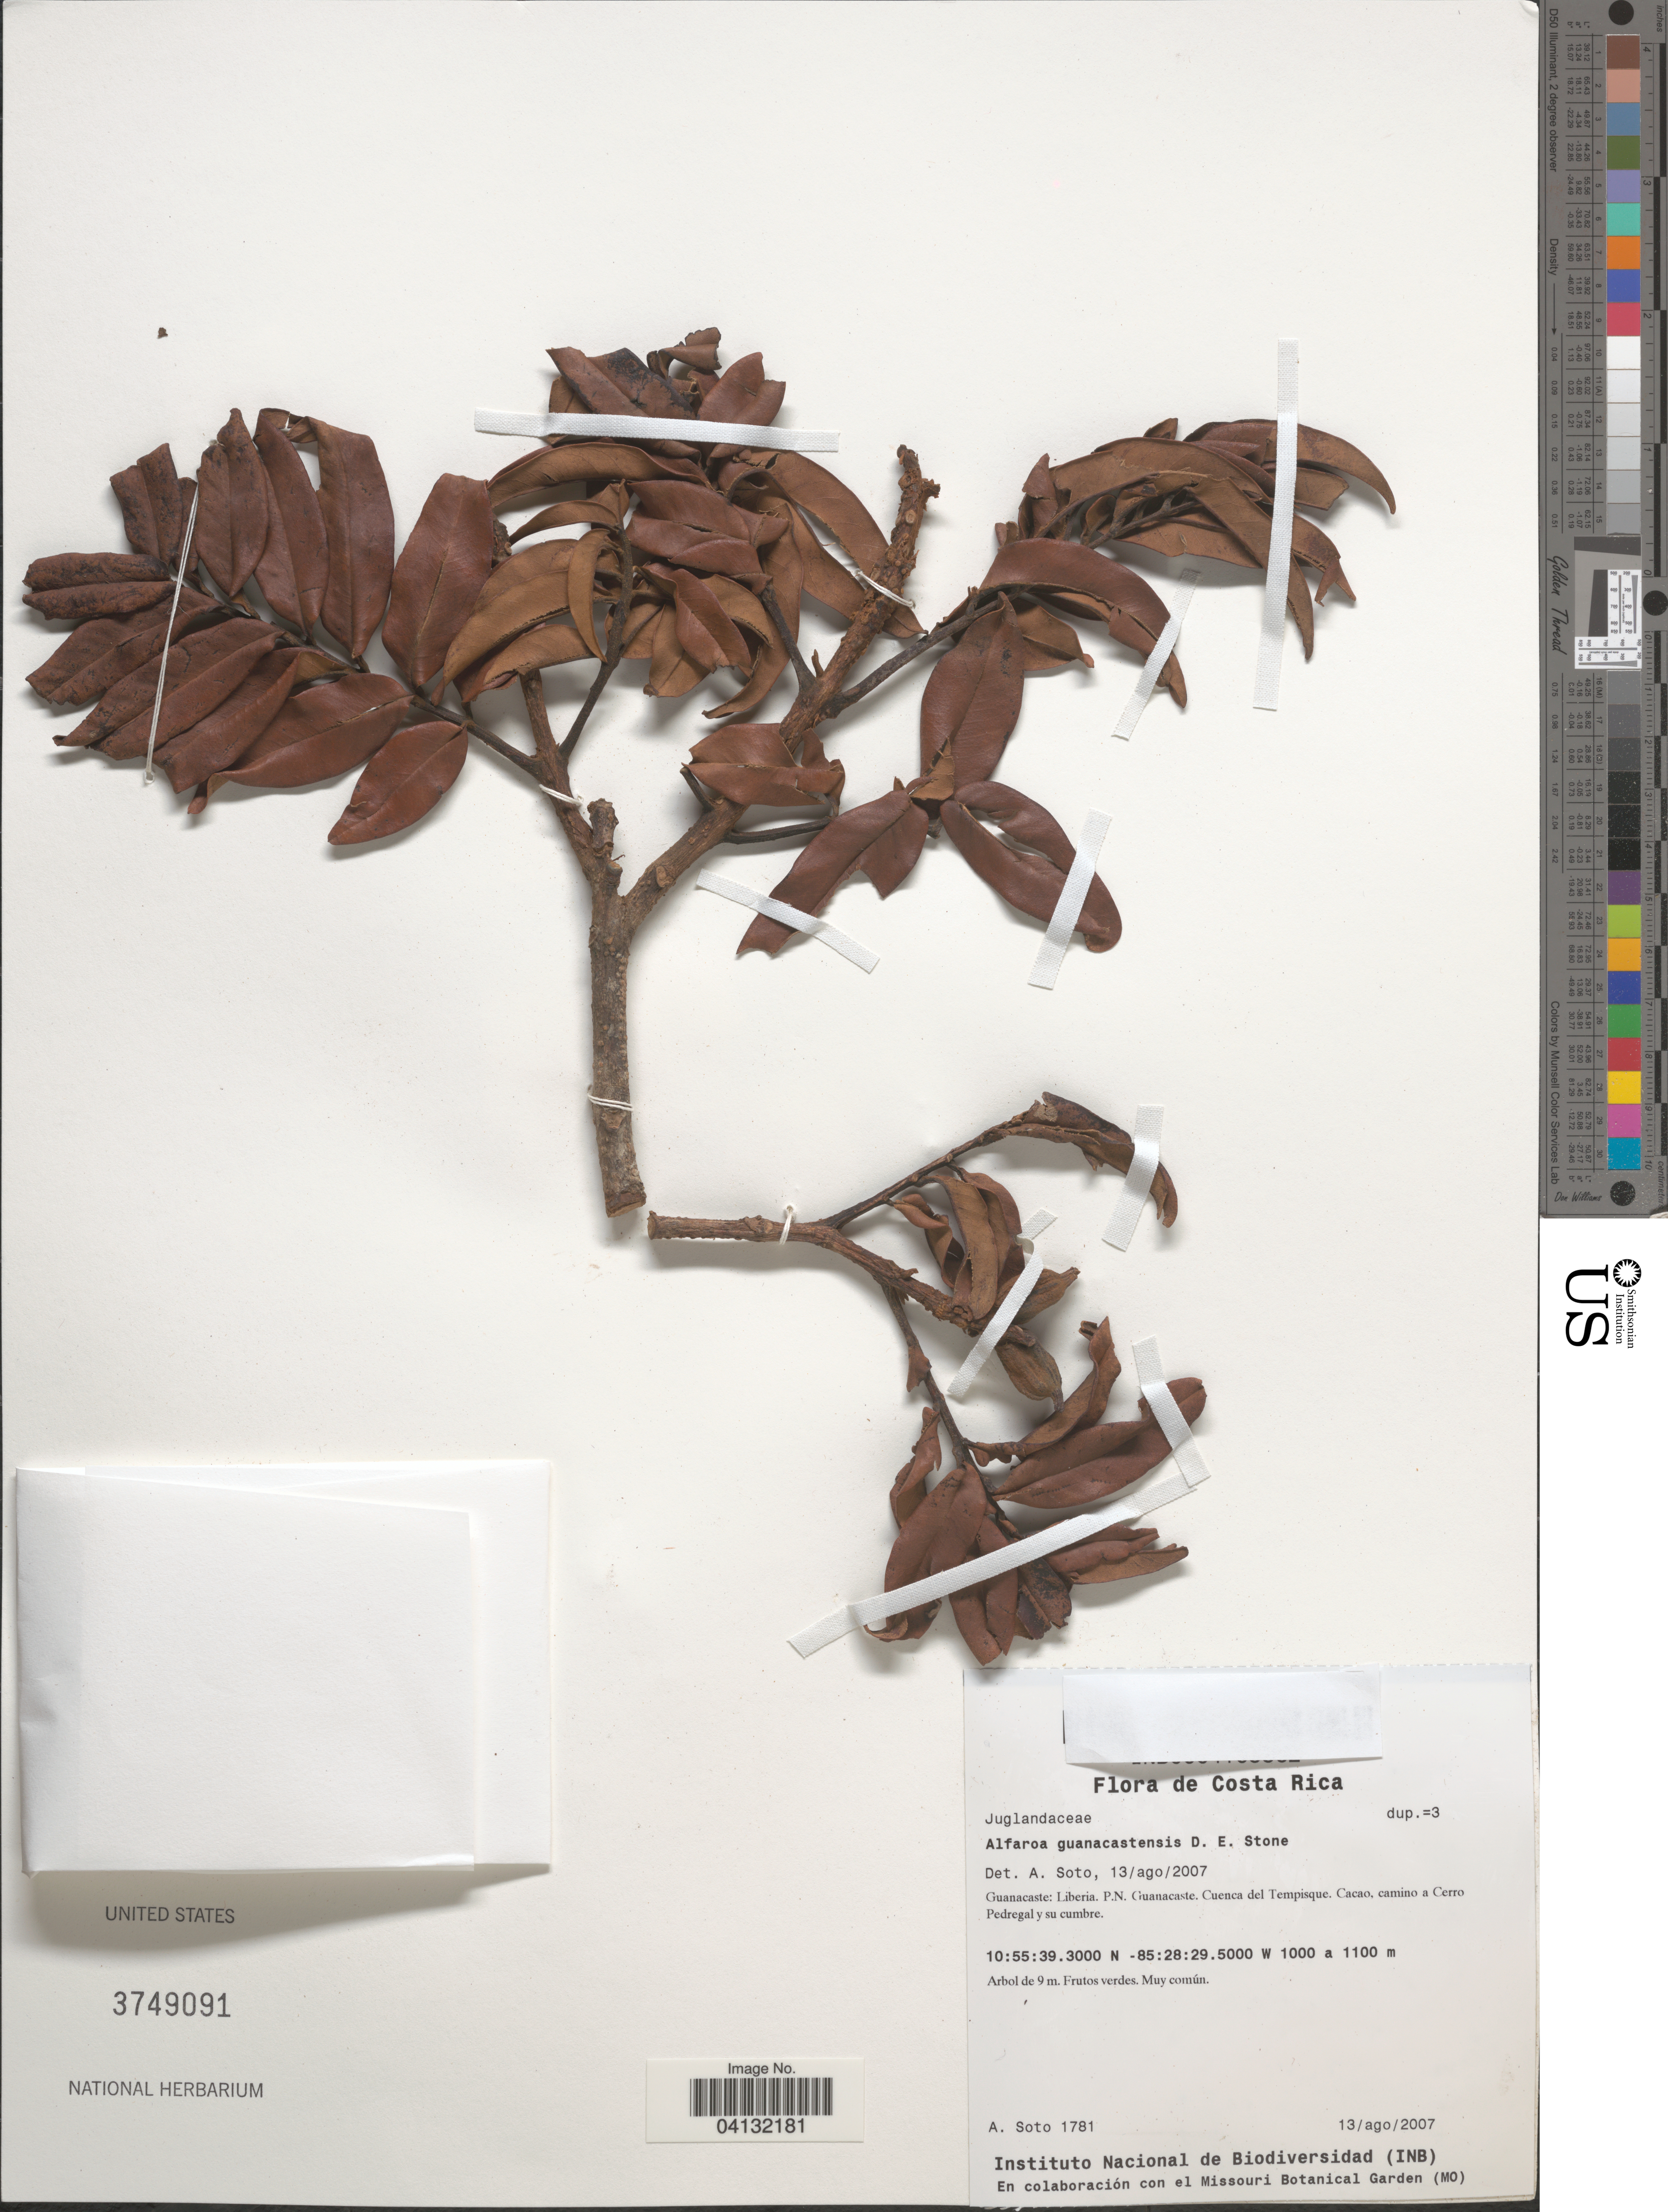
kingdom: Plantae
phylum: Tracheophyta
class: Magnoliopsida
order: Fagales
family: Juglandaceae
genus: Alfaroa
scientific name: Alfaroa guanacastensis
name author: D.E Stone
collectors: A. Soto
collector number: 1781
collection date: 2007-08-13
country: Costa Rica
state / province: Guanacaste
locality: Liberia. P.N. Guanacaste. Cuenca del Tempisque. Cacao, camino a Cerro Pedregal y su cumbre.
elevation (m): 1000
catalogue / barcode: US 3749091